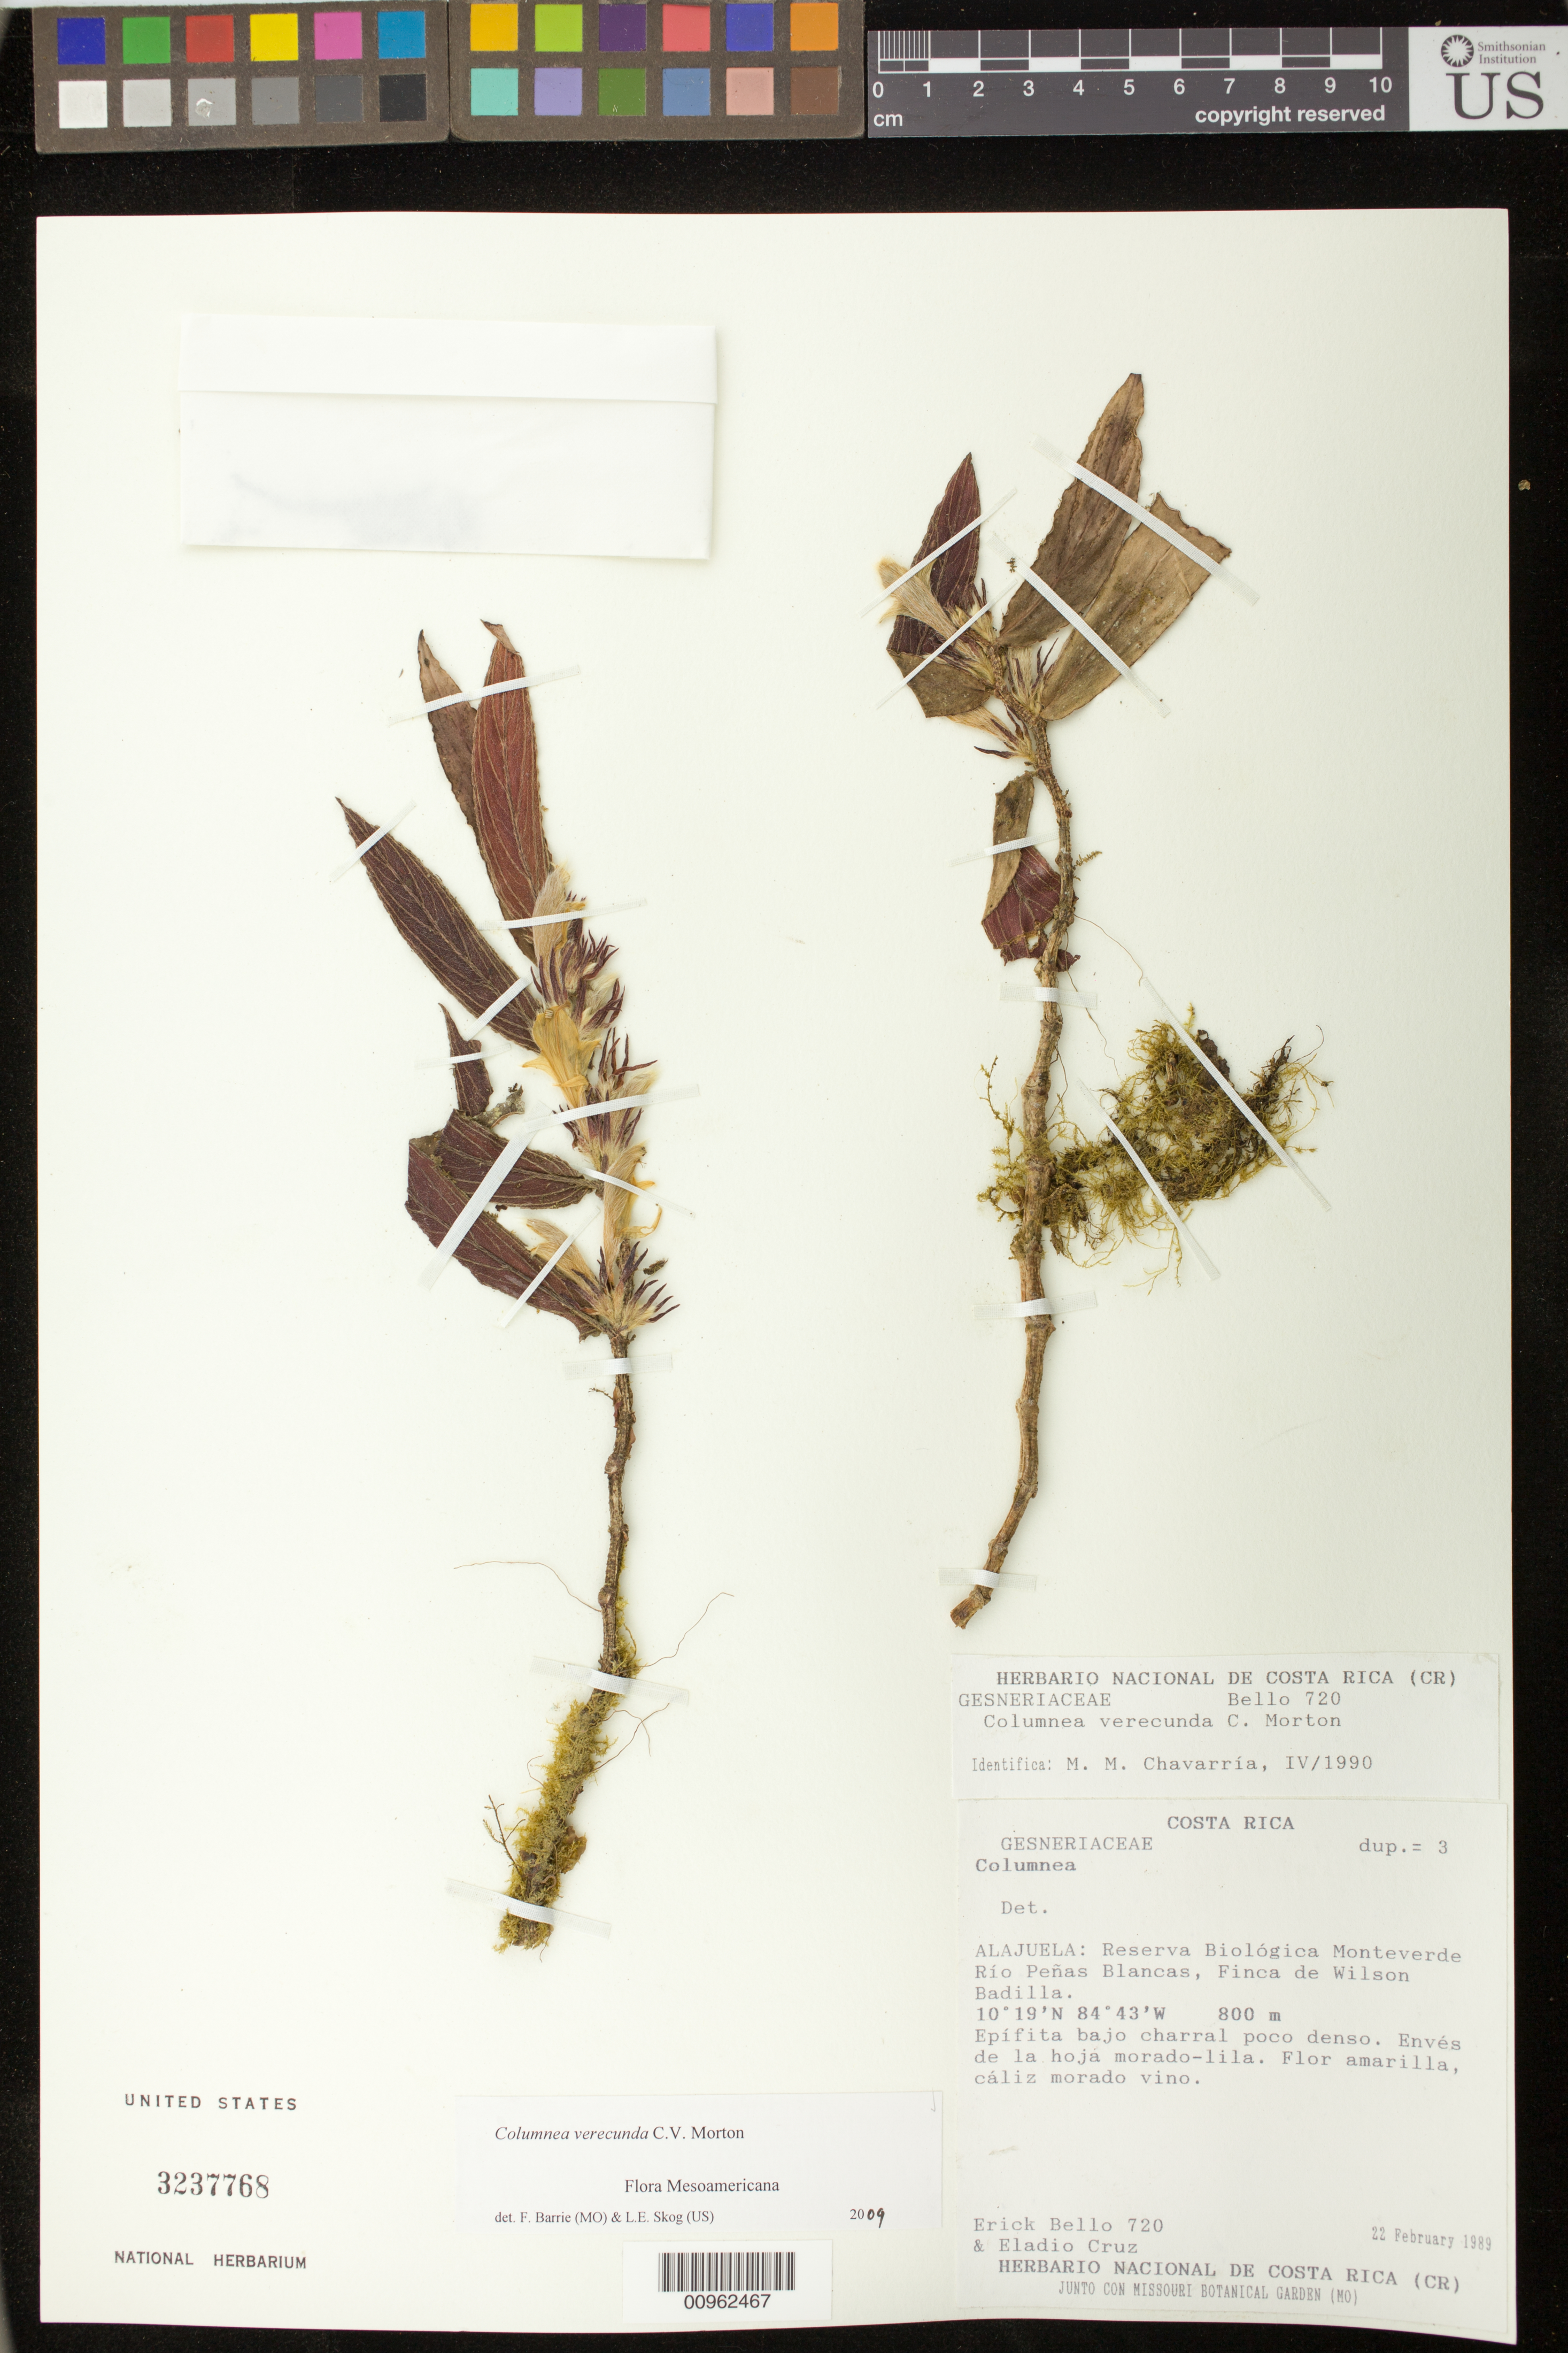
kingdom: Plantae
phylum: Tracheophyta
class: Magnoliopsida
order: Lamiales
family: Gesneriaceae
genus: Columnea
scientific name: Columnea verecunda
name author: C.V. Morton in Standl.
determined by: Barrie, F. R.; Skog, Laurence E.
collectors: E. Bello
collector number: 720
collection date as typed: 22 Feb 1989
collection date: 1989-02-22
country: Costa Rica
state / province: Alajuela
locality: Alajuela: Reserva Biológica Monteverde, Rio Peñas Blancas, Finca de Wilson Badilla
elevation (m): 800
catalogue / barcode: US 3237768